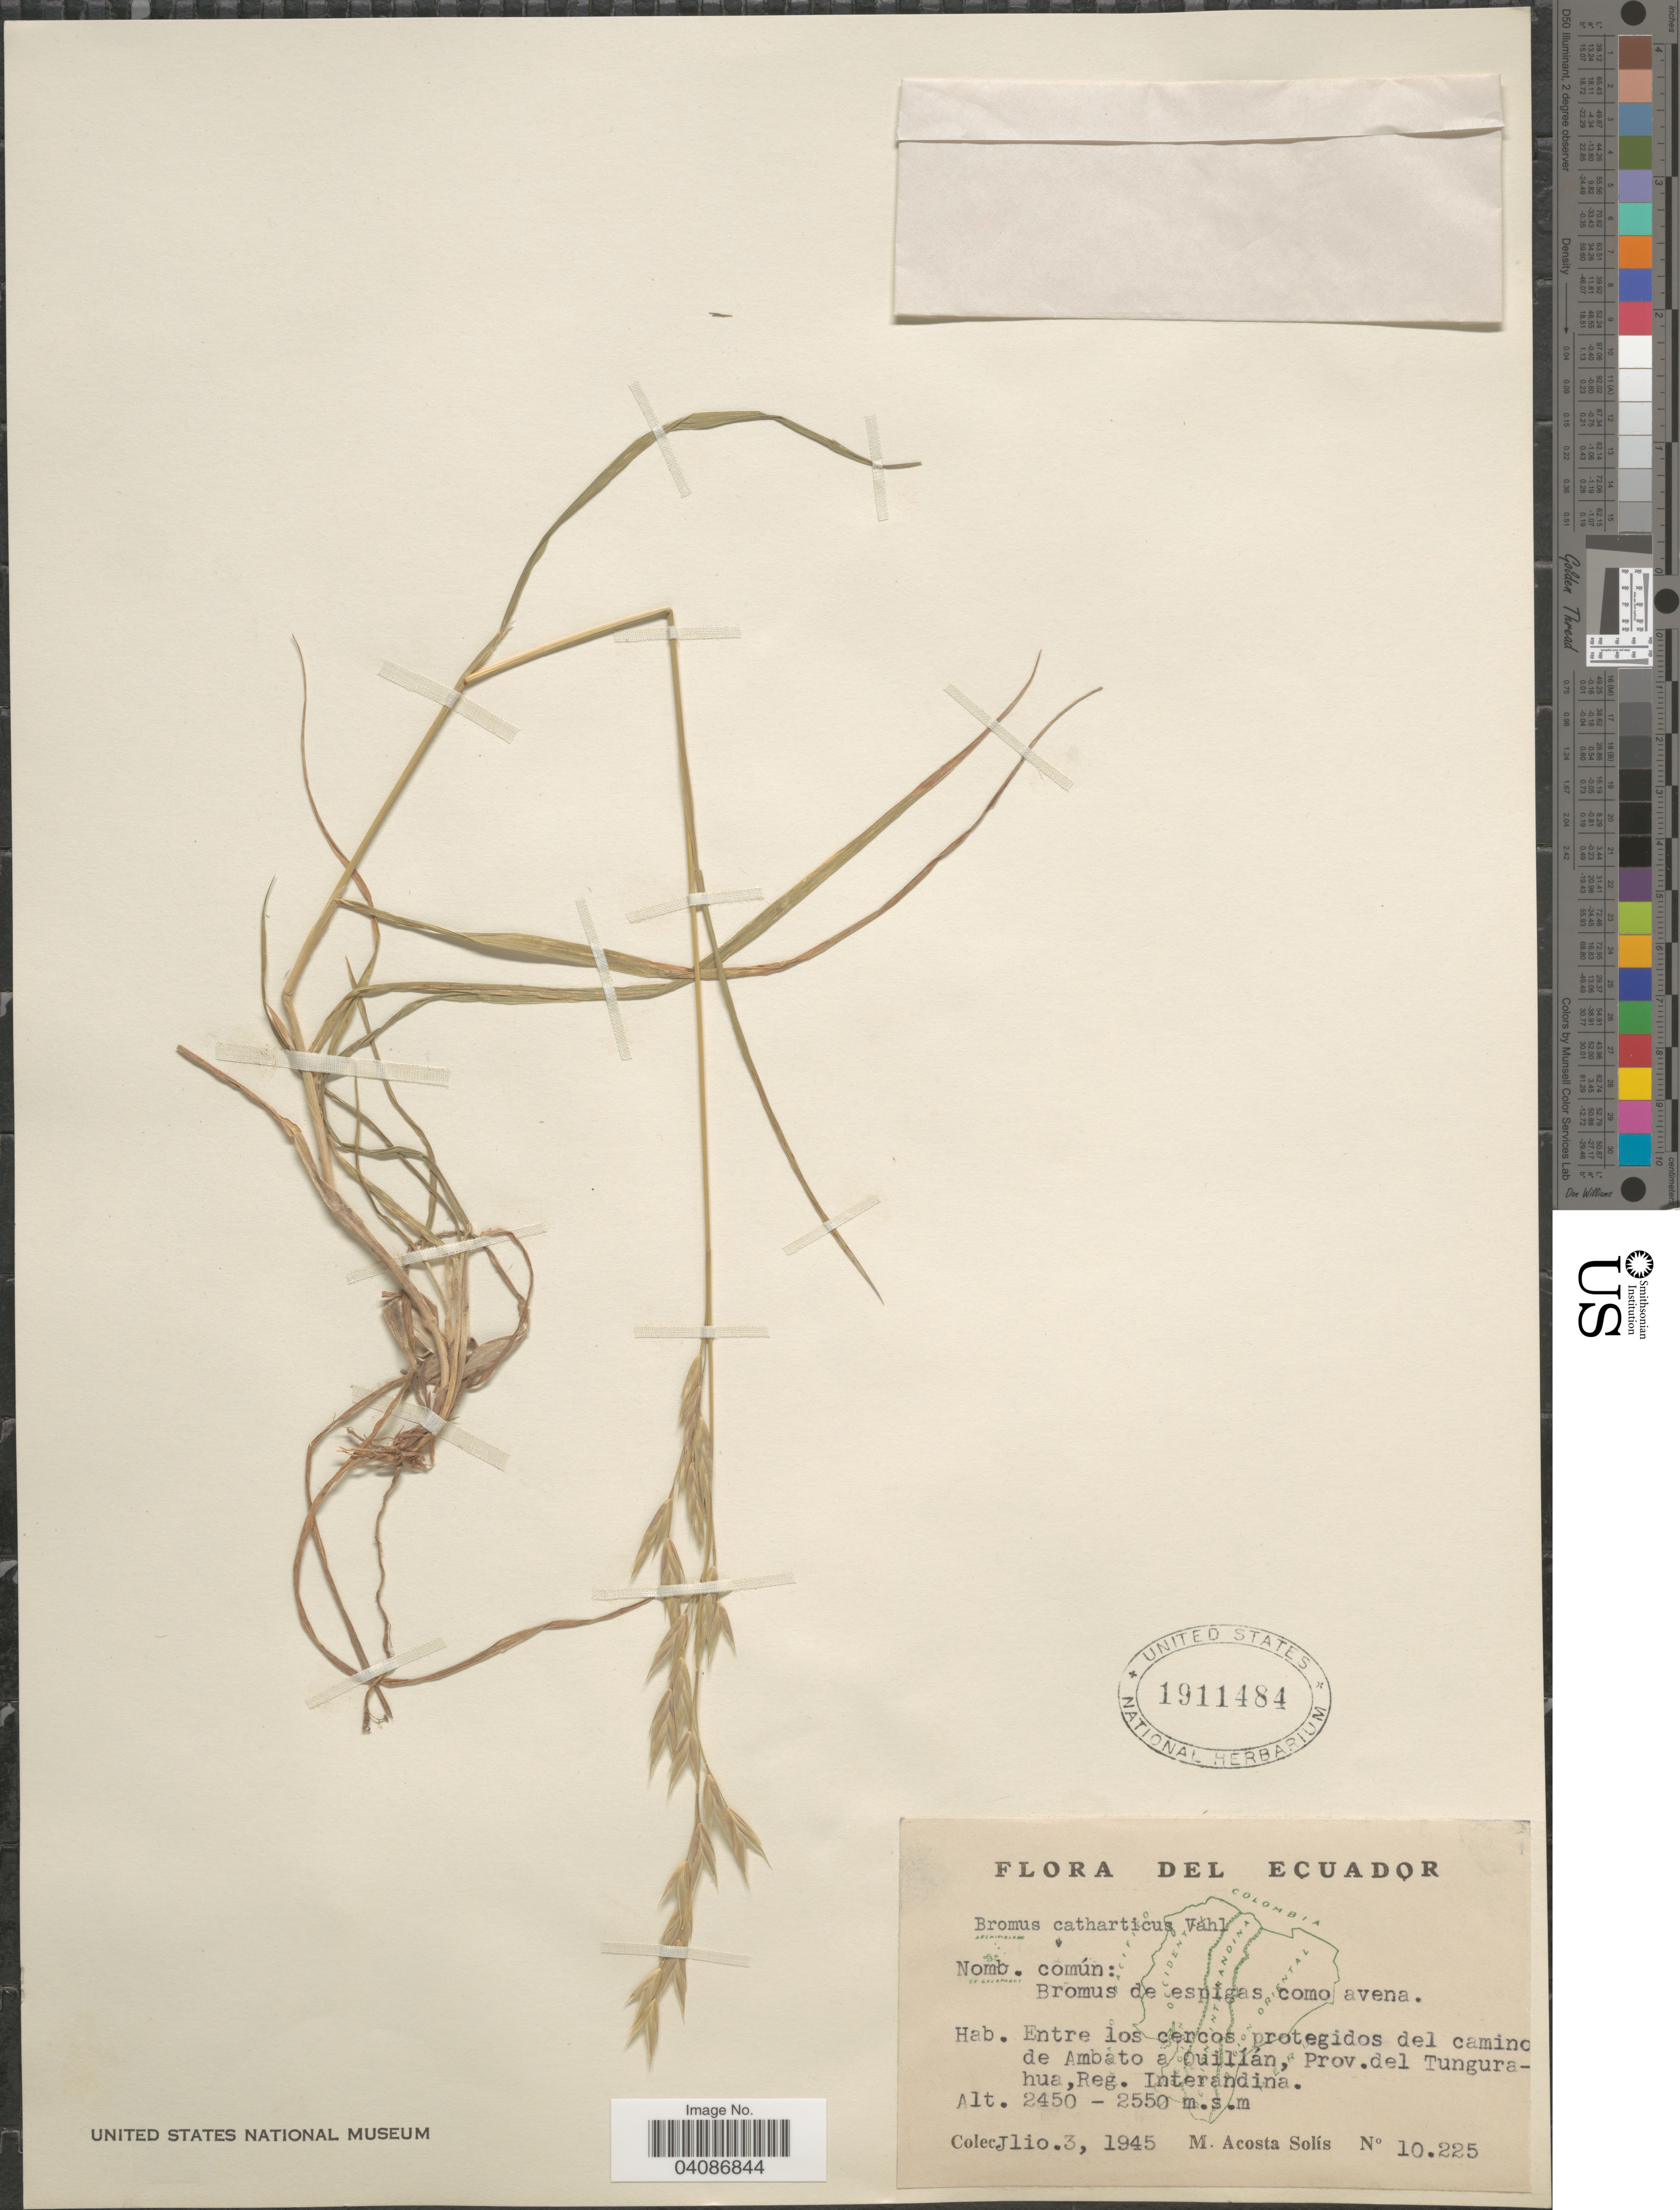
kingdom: Plantae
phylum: Tracheophyta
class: Liliopsida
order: Poales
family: Poaceae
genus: Bromus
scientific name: Bromus catharticus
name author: Vahl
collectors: M. Acosta Solis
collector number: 10225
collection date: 1945-07-03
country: Ecuador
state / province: Tungurahua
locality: Entre los cercos protegidos del camino de Ambato a Quillán, Reg. Interandina.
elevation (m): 2450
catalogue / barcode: US 1911484